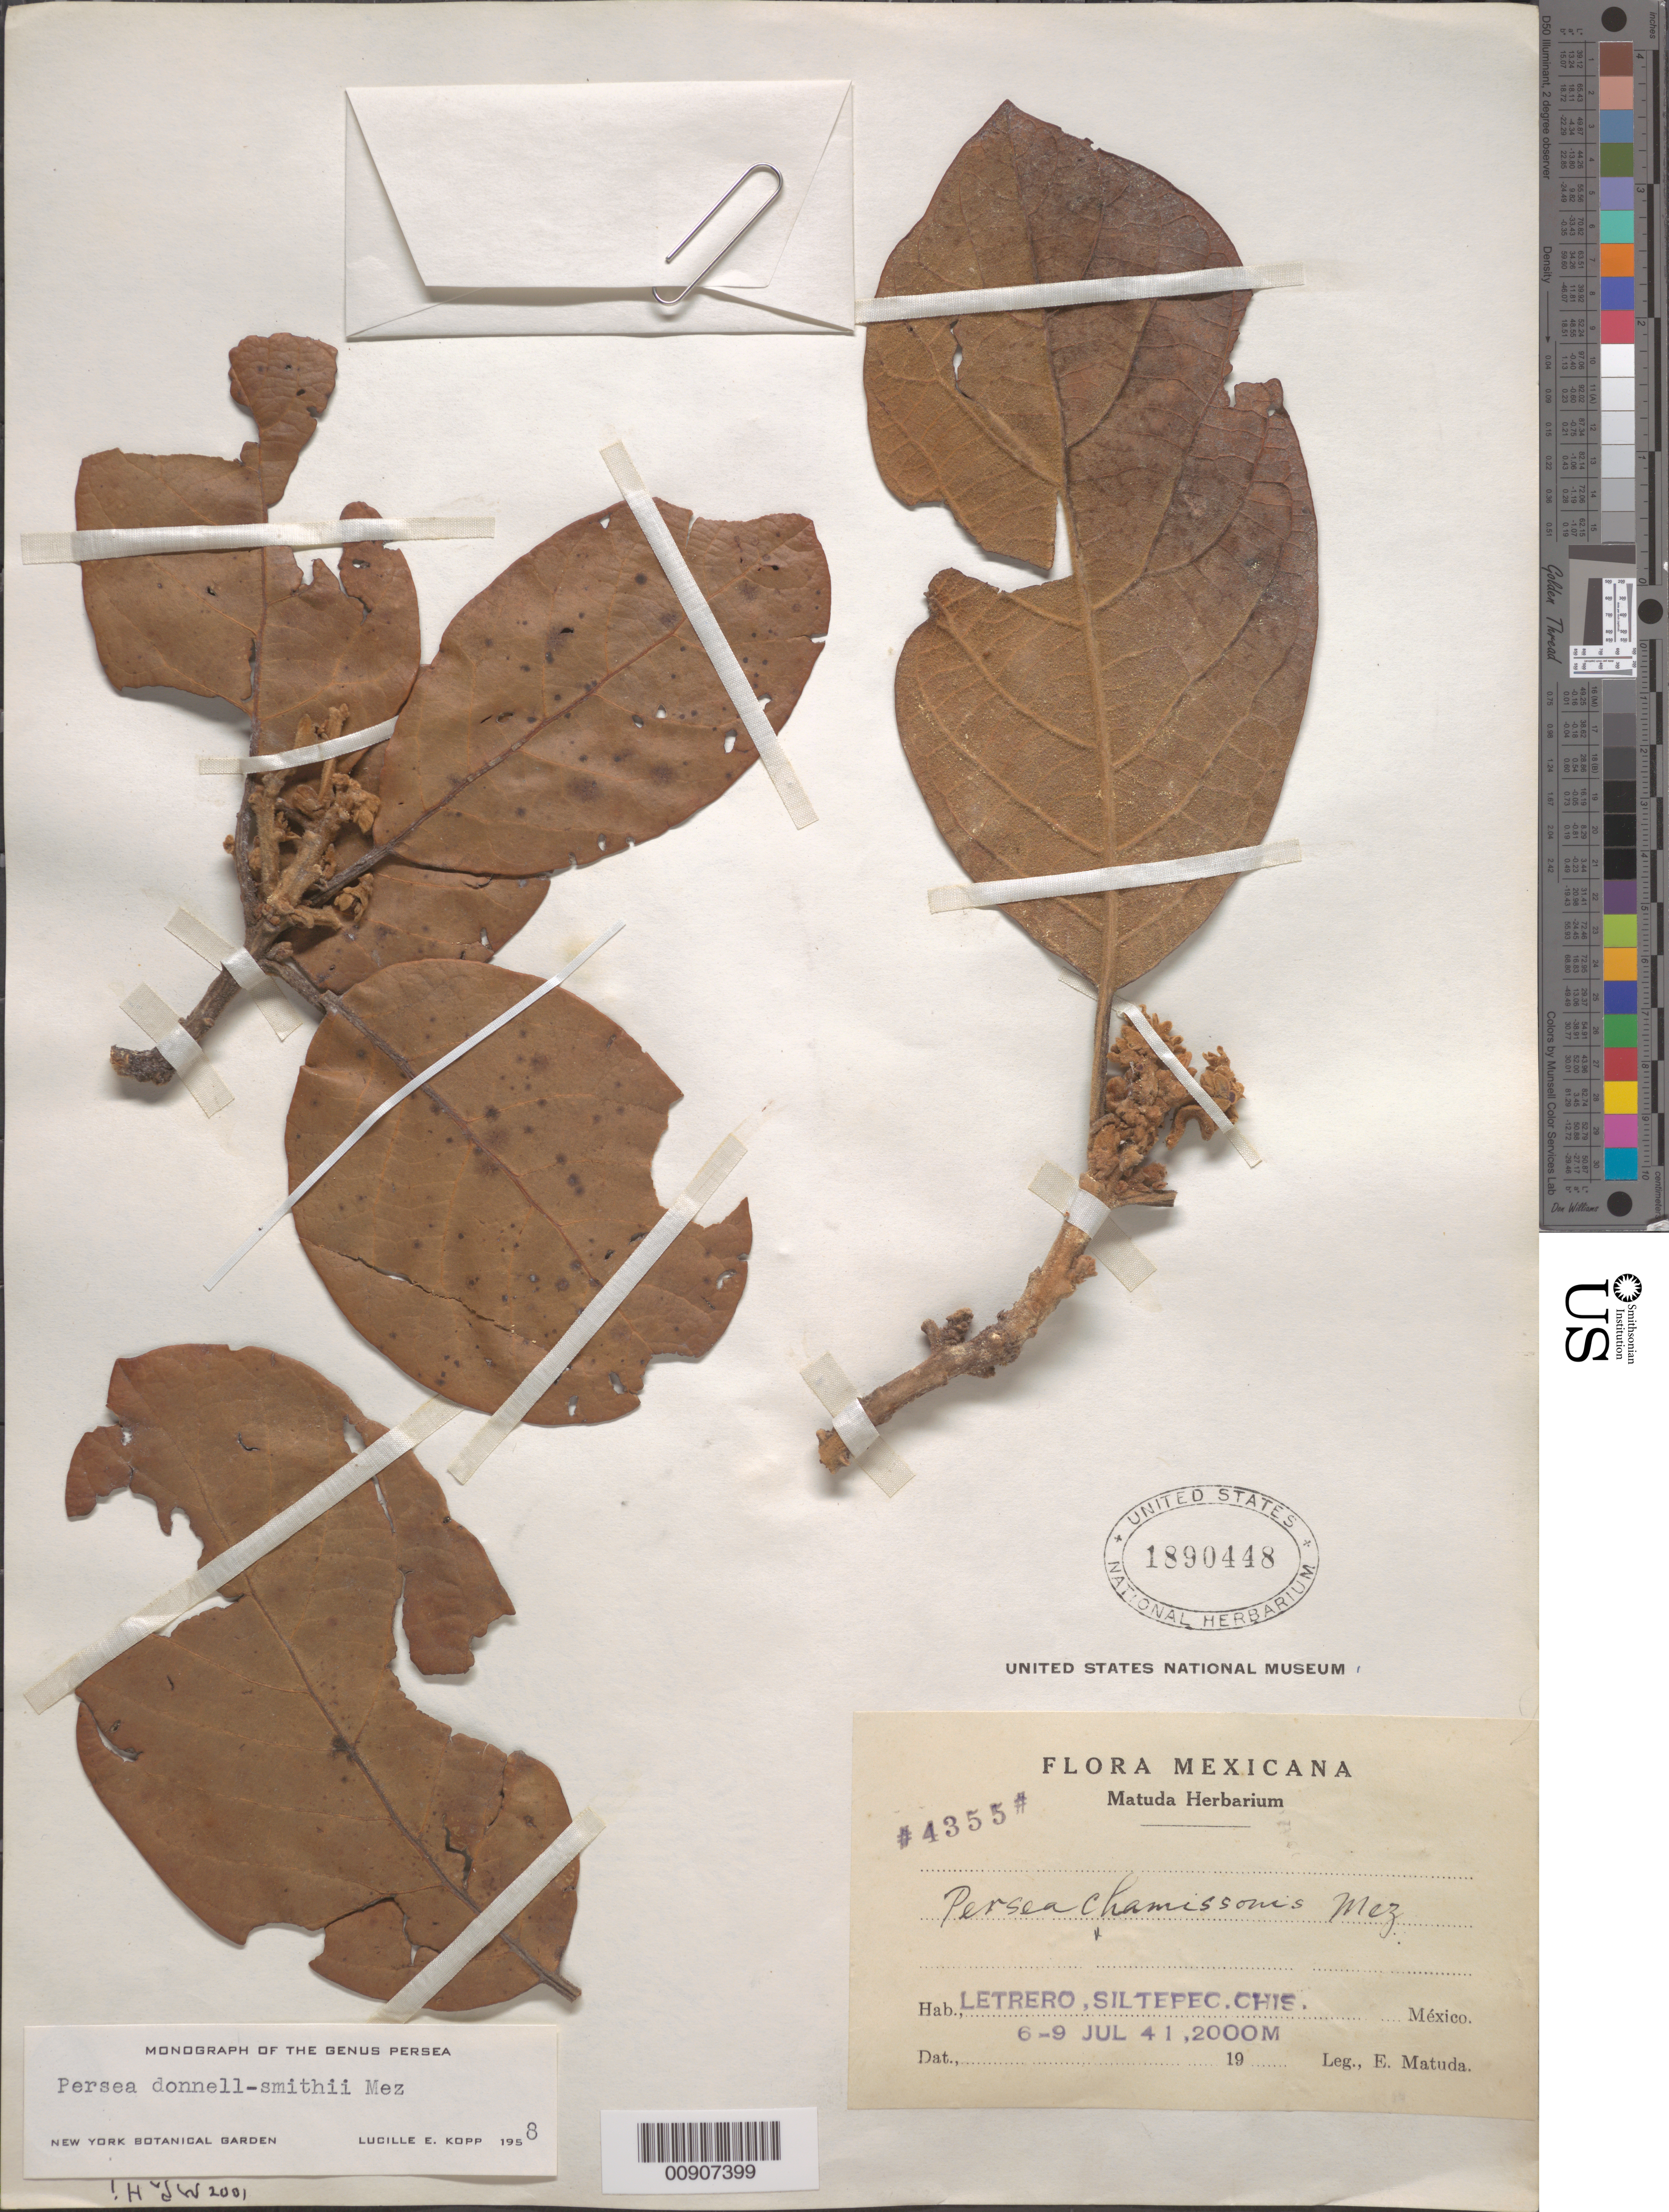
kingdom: Plantae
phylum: Tracheophyta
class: Magnoliopsida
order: Laurales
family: Lauraceae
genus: Persea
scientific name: Persea donnell-smithii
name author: Mez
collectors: E. Matuda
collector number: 4355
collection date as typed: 06 Jul 1941 to 09 Jul 1941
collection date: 1941-07-06/1941-07-09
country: Mexico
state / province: Chiapas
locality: Letrero, Siltepec, Chiapas.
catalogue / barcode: US 1890448